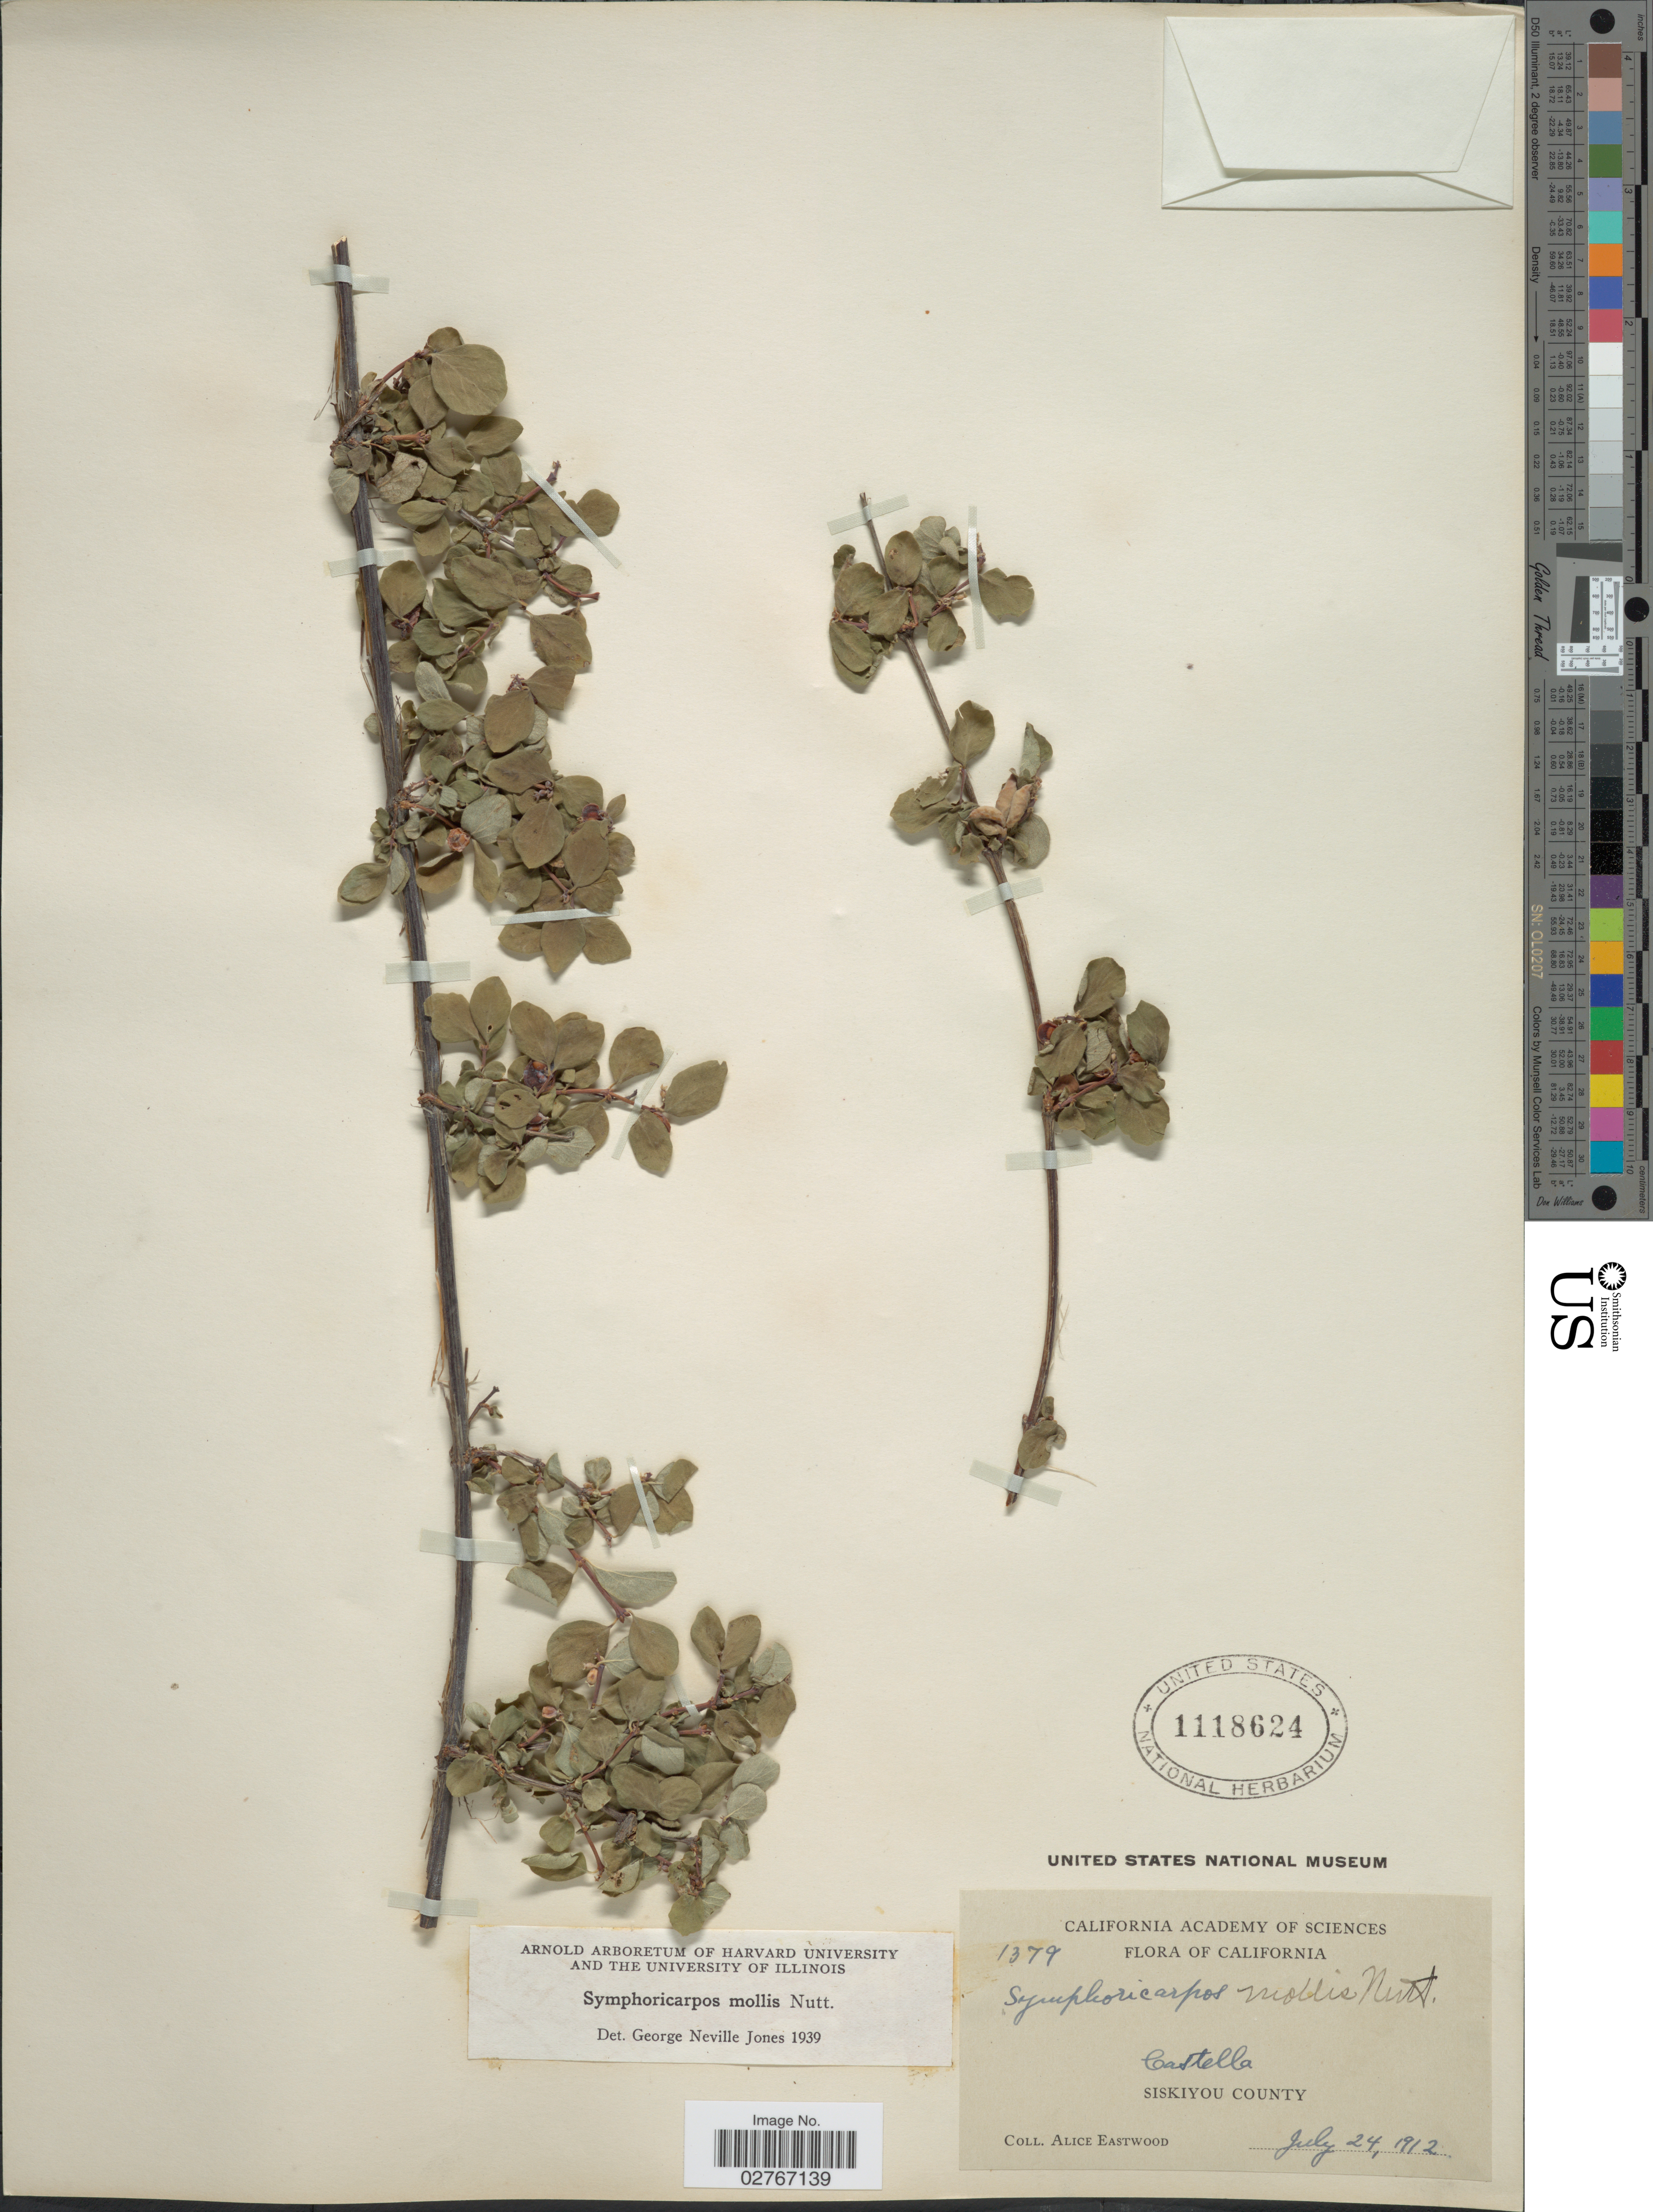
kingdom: Plantae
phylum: Tracheophyta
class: Magnoliopsida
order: Dipsacales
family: Caprifoliaceae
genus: Symphoricarpos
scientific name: Symphoricarpos mollis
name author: Nutt.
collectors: A. Eastwood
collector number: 1379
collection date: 1912-07-24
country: United States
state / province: California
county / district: Siskiyou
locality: Castella, Siskiyou County.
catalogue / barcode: US 1118624